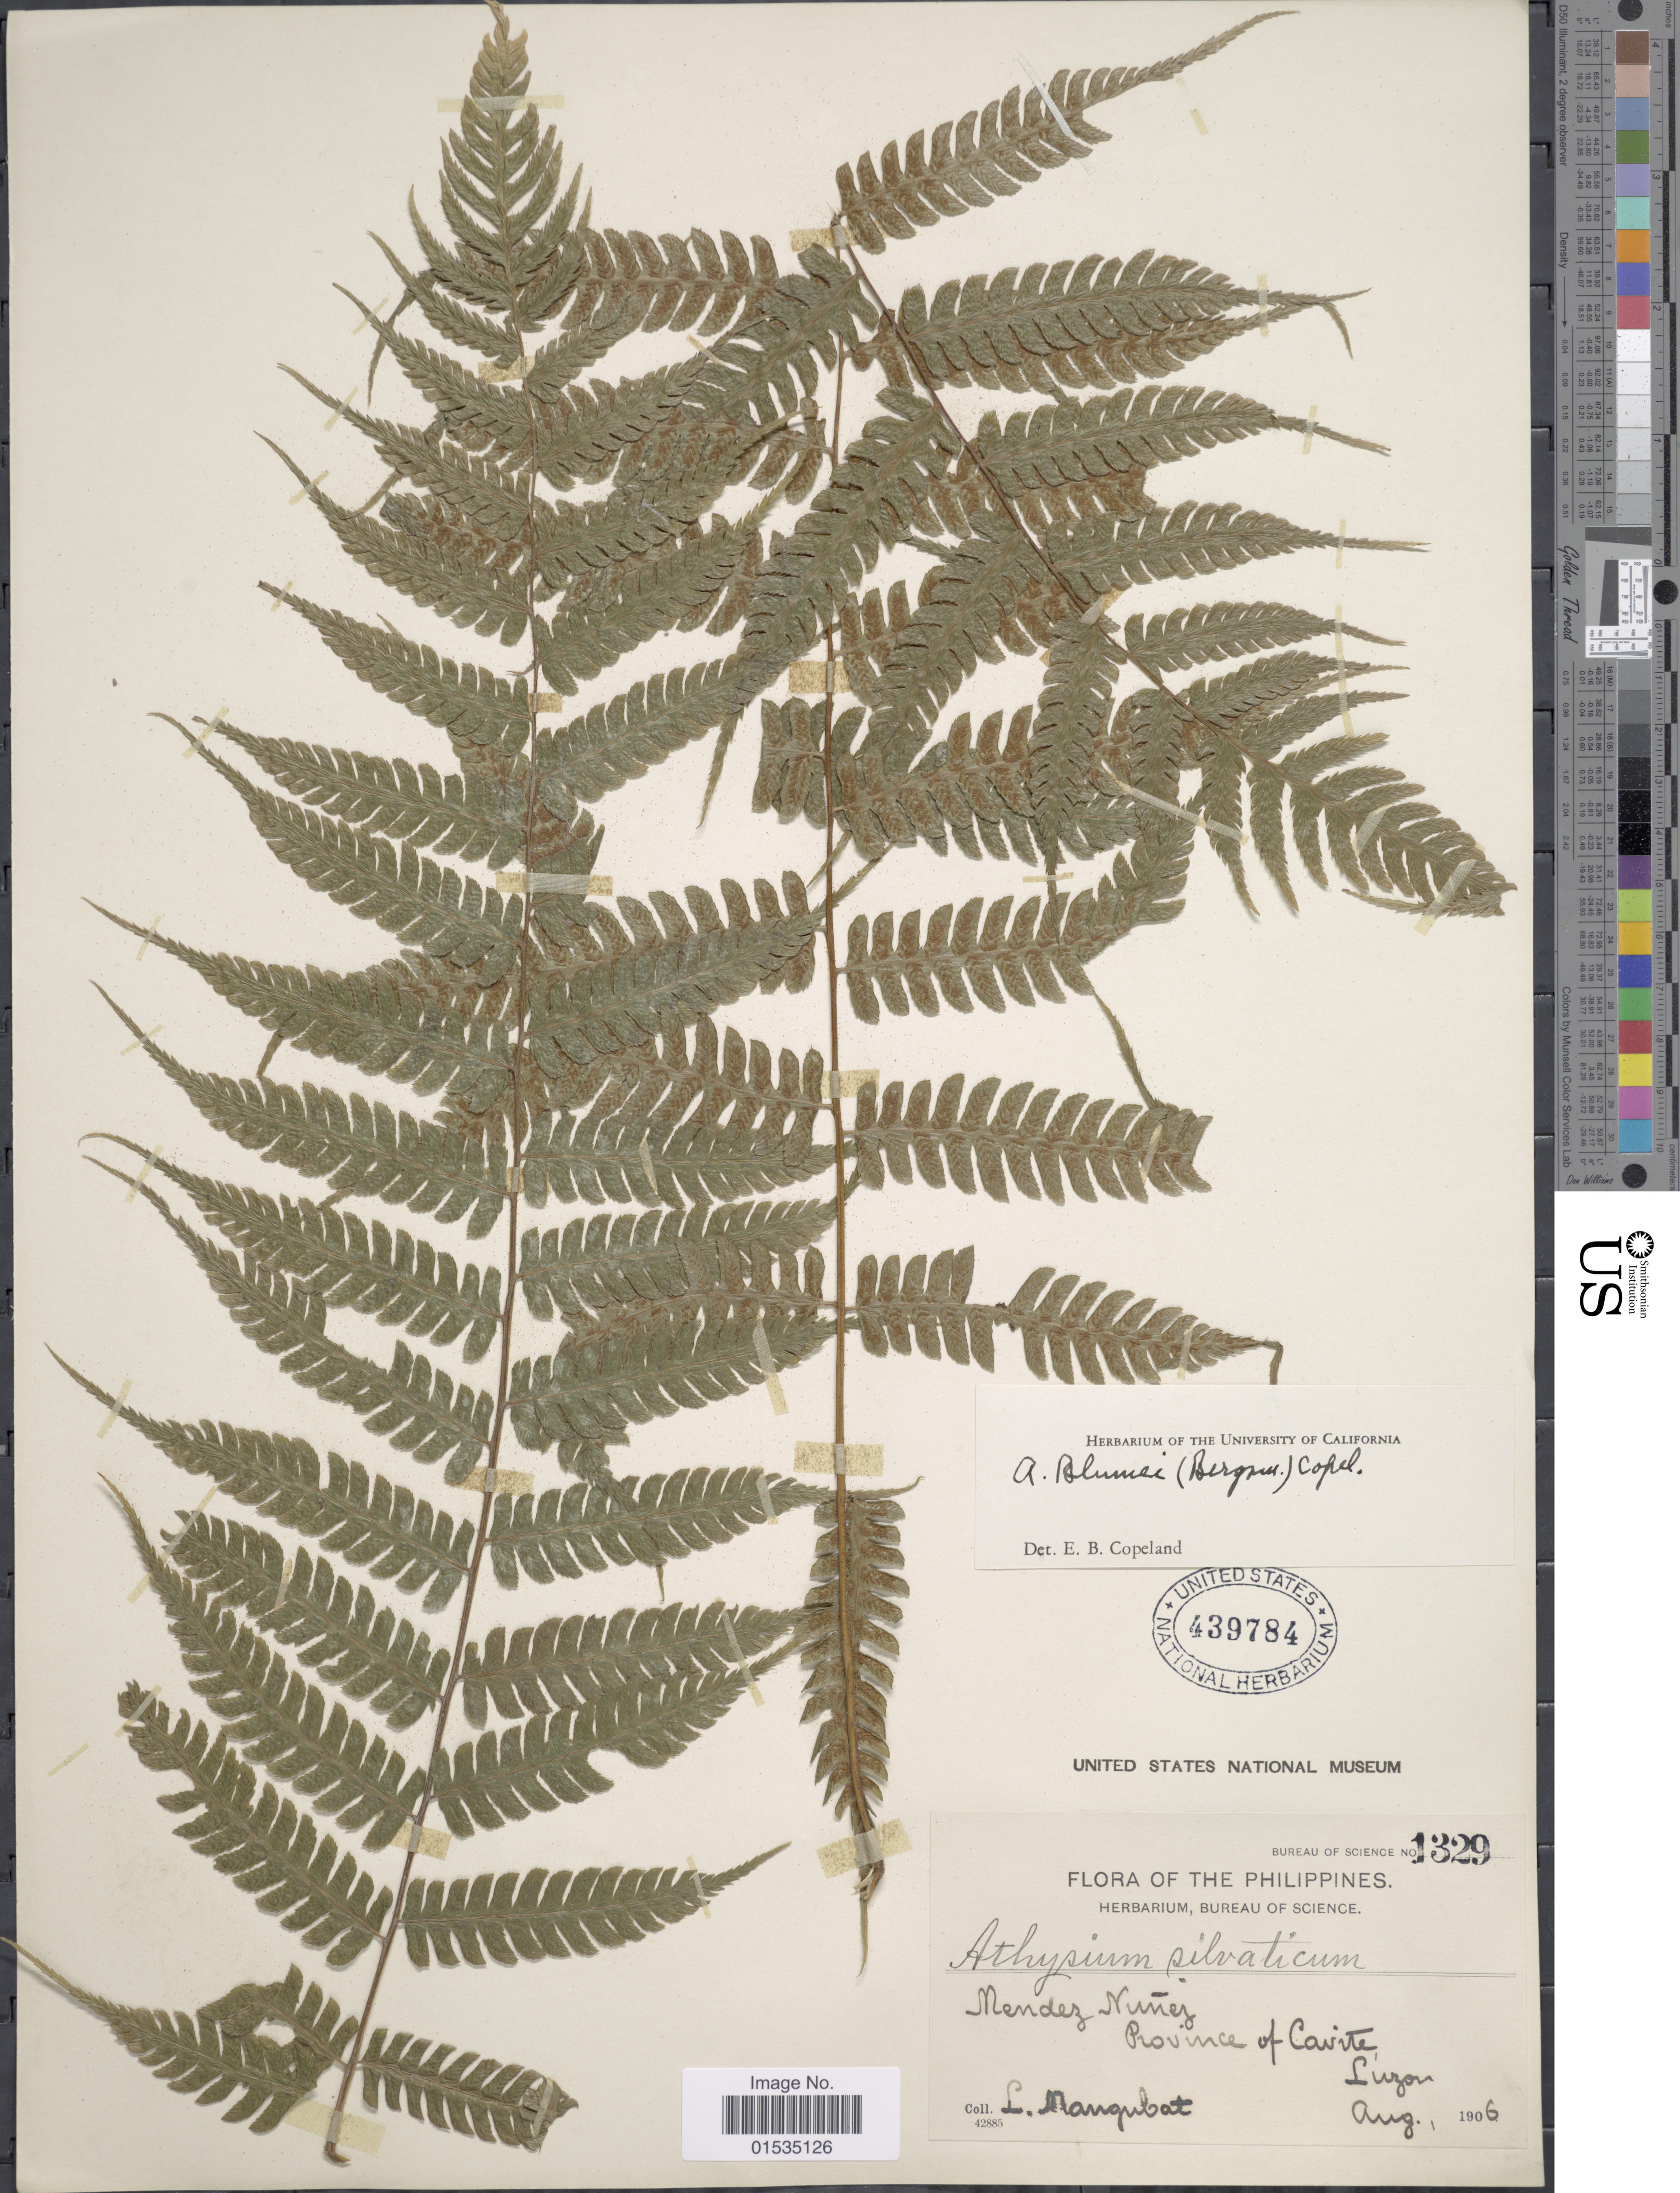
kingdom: Plantae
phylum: Tracheophyta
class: Polypodiopsida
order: Polypodiales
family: Athyriaceae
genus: Diplazium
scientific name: Diplazium polypodioides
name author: Blume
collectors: L. Mangubat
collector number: Bureau of Science 1329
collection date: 1906-08-01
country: Philippines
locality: Mendez Nunez, Province of Cavite, Luzon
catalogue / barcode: US 439784